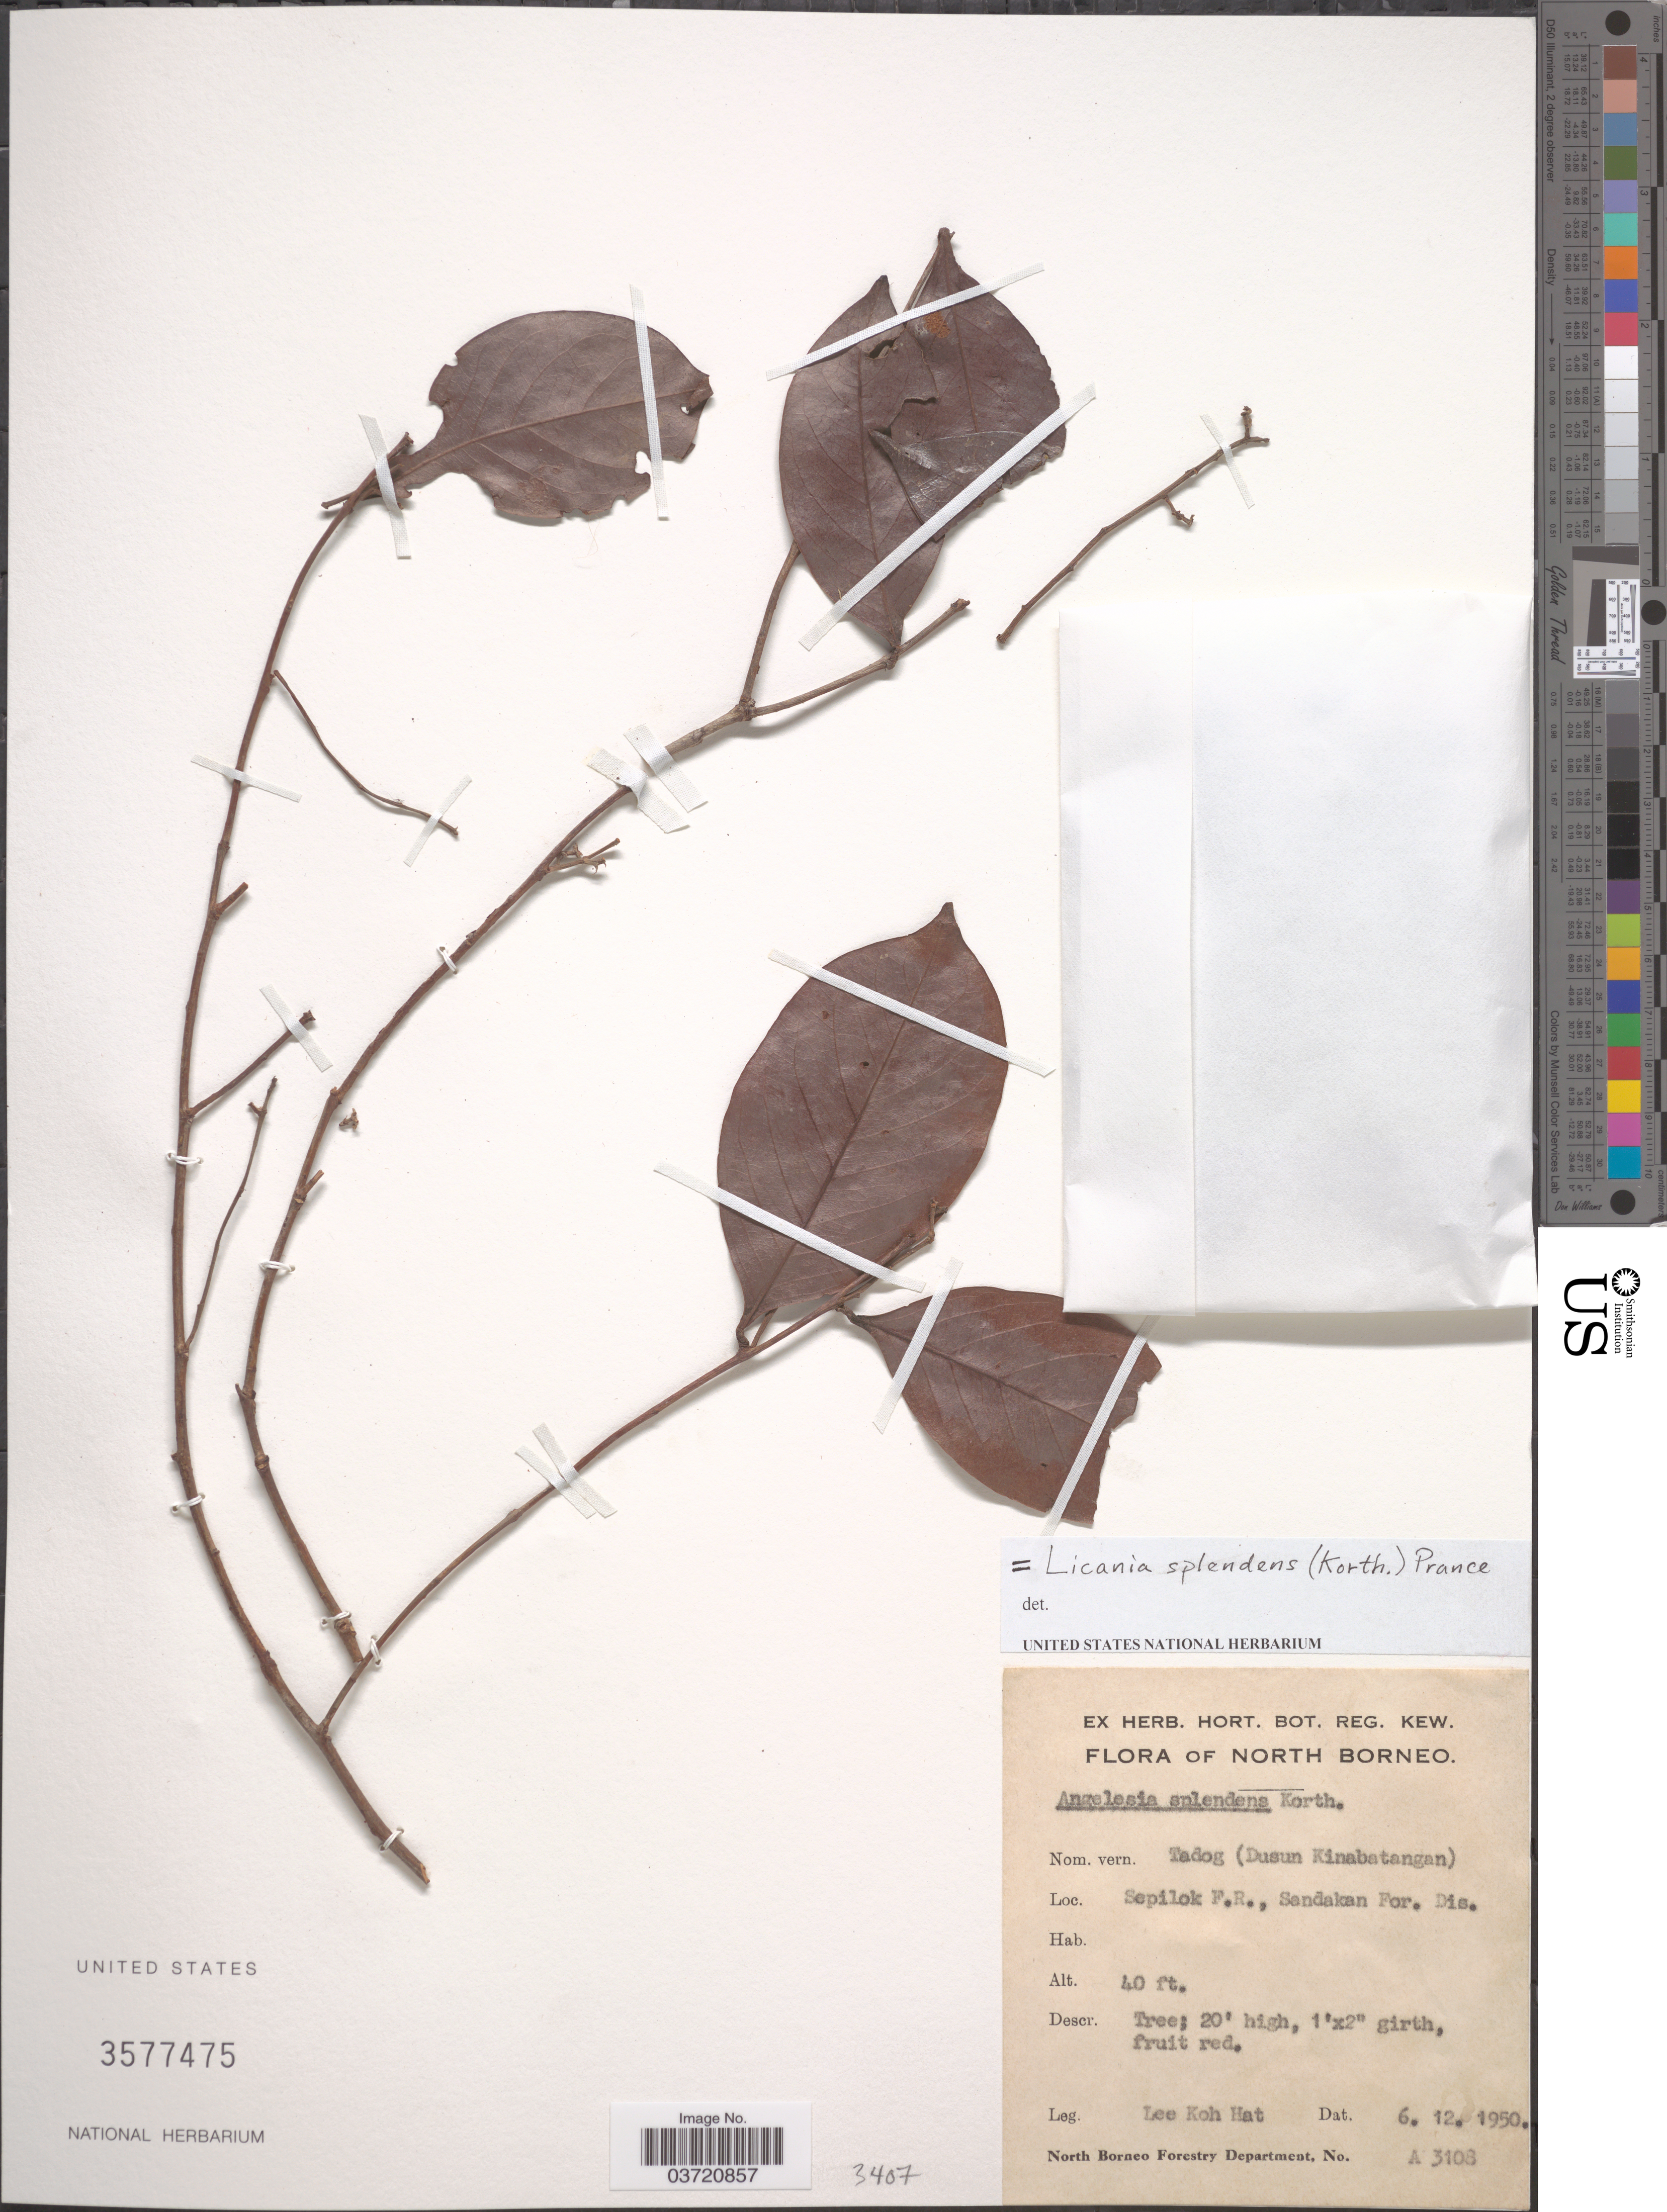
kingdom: Plantae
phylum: Tracheophyta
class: Magnoliopsida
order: Malpighiales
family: Chrysobalanaceae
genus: Licania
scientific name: Licania splendens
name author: (Korth.) Prance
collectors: L. Hat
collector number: A3108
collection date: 1950-12-06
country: Malaysia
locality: North Borneo. Sepilok F.R., Sandakan For. Dis.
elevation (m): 12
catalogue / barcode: US 3577475